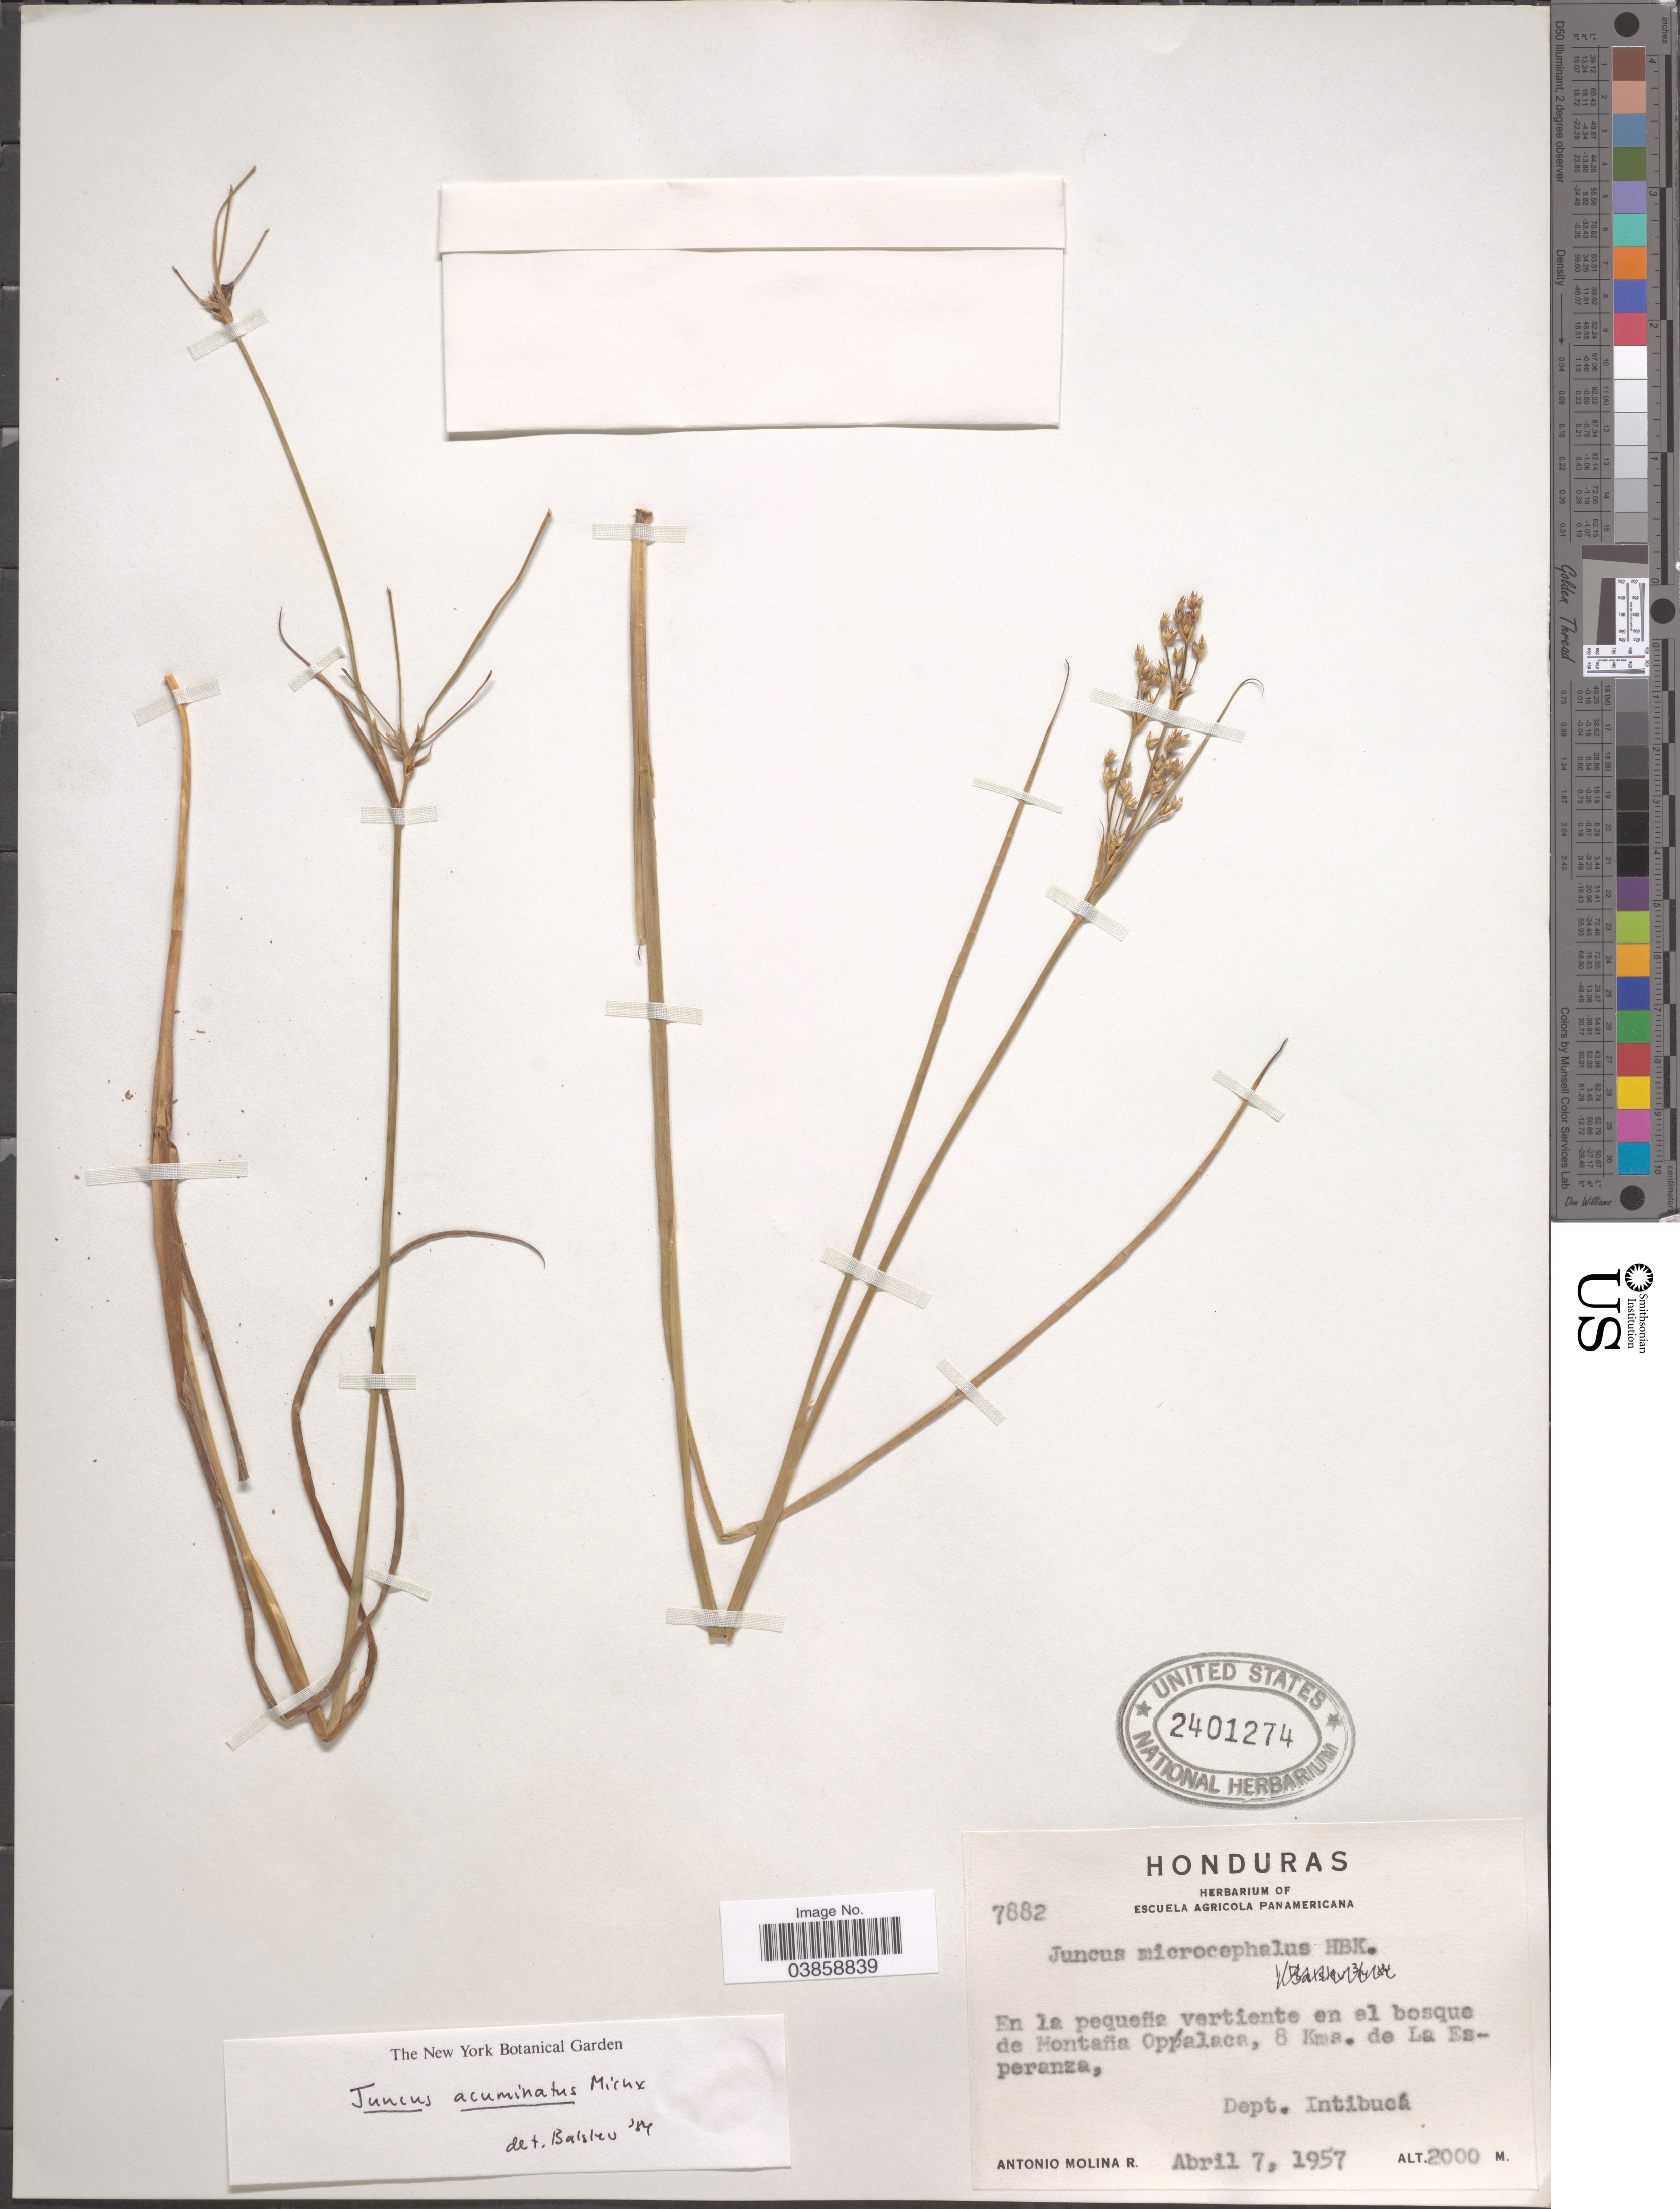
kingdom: Plantae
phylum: Tracheophyta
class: Liliopsida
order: Poales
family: Juncaceae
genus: Juncus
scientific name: Juncus acuminatus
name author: Michx.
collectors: A. Molina R.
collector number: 7882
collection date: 1957-04-07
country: Honduras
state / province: Intibuca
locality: En la pequeña vertiente en el bosque de Montaña Opalaca, 8 Kms. de La Esperanza, Dept. Intibucá.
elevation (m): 2000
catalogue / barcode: US 2401274